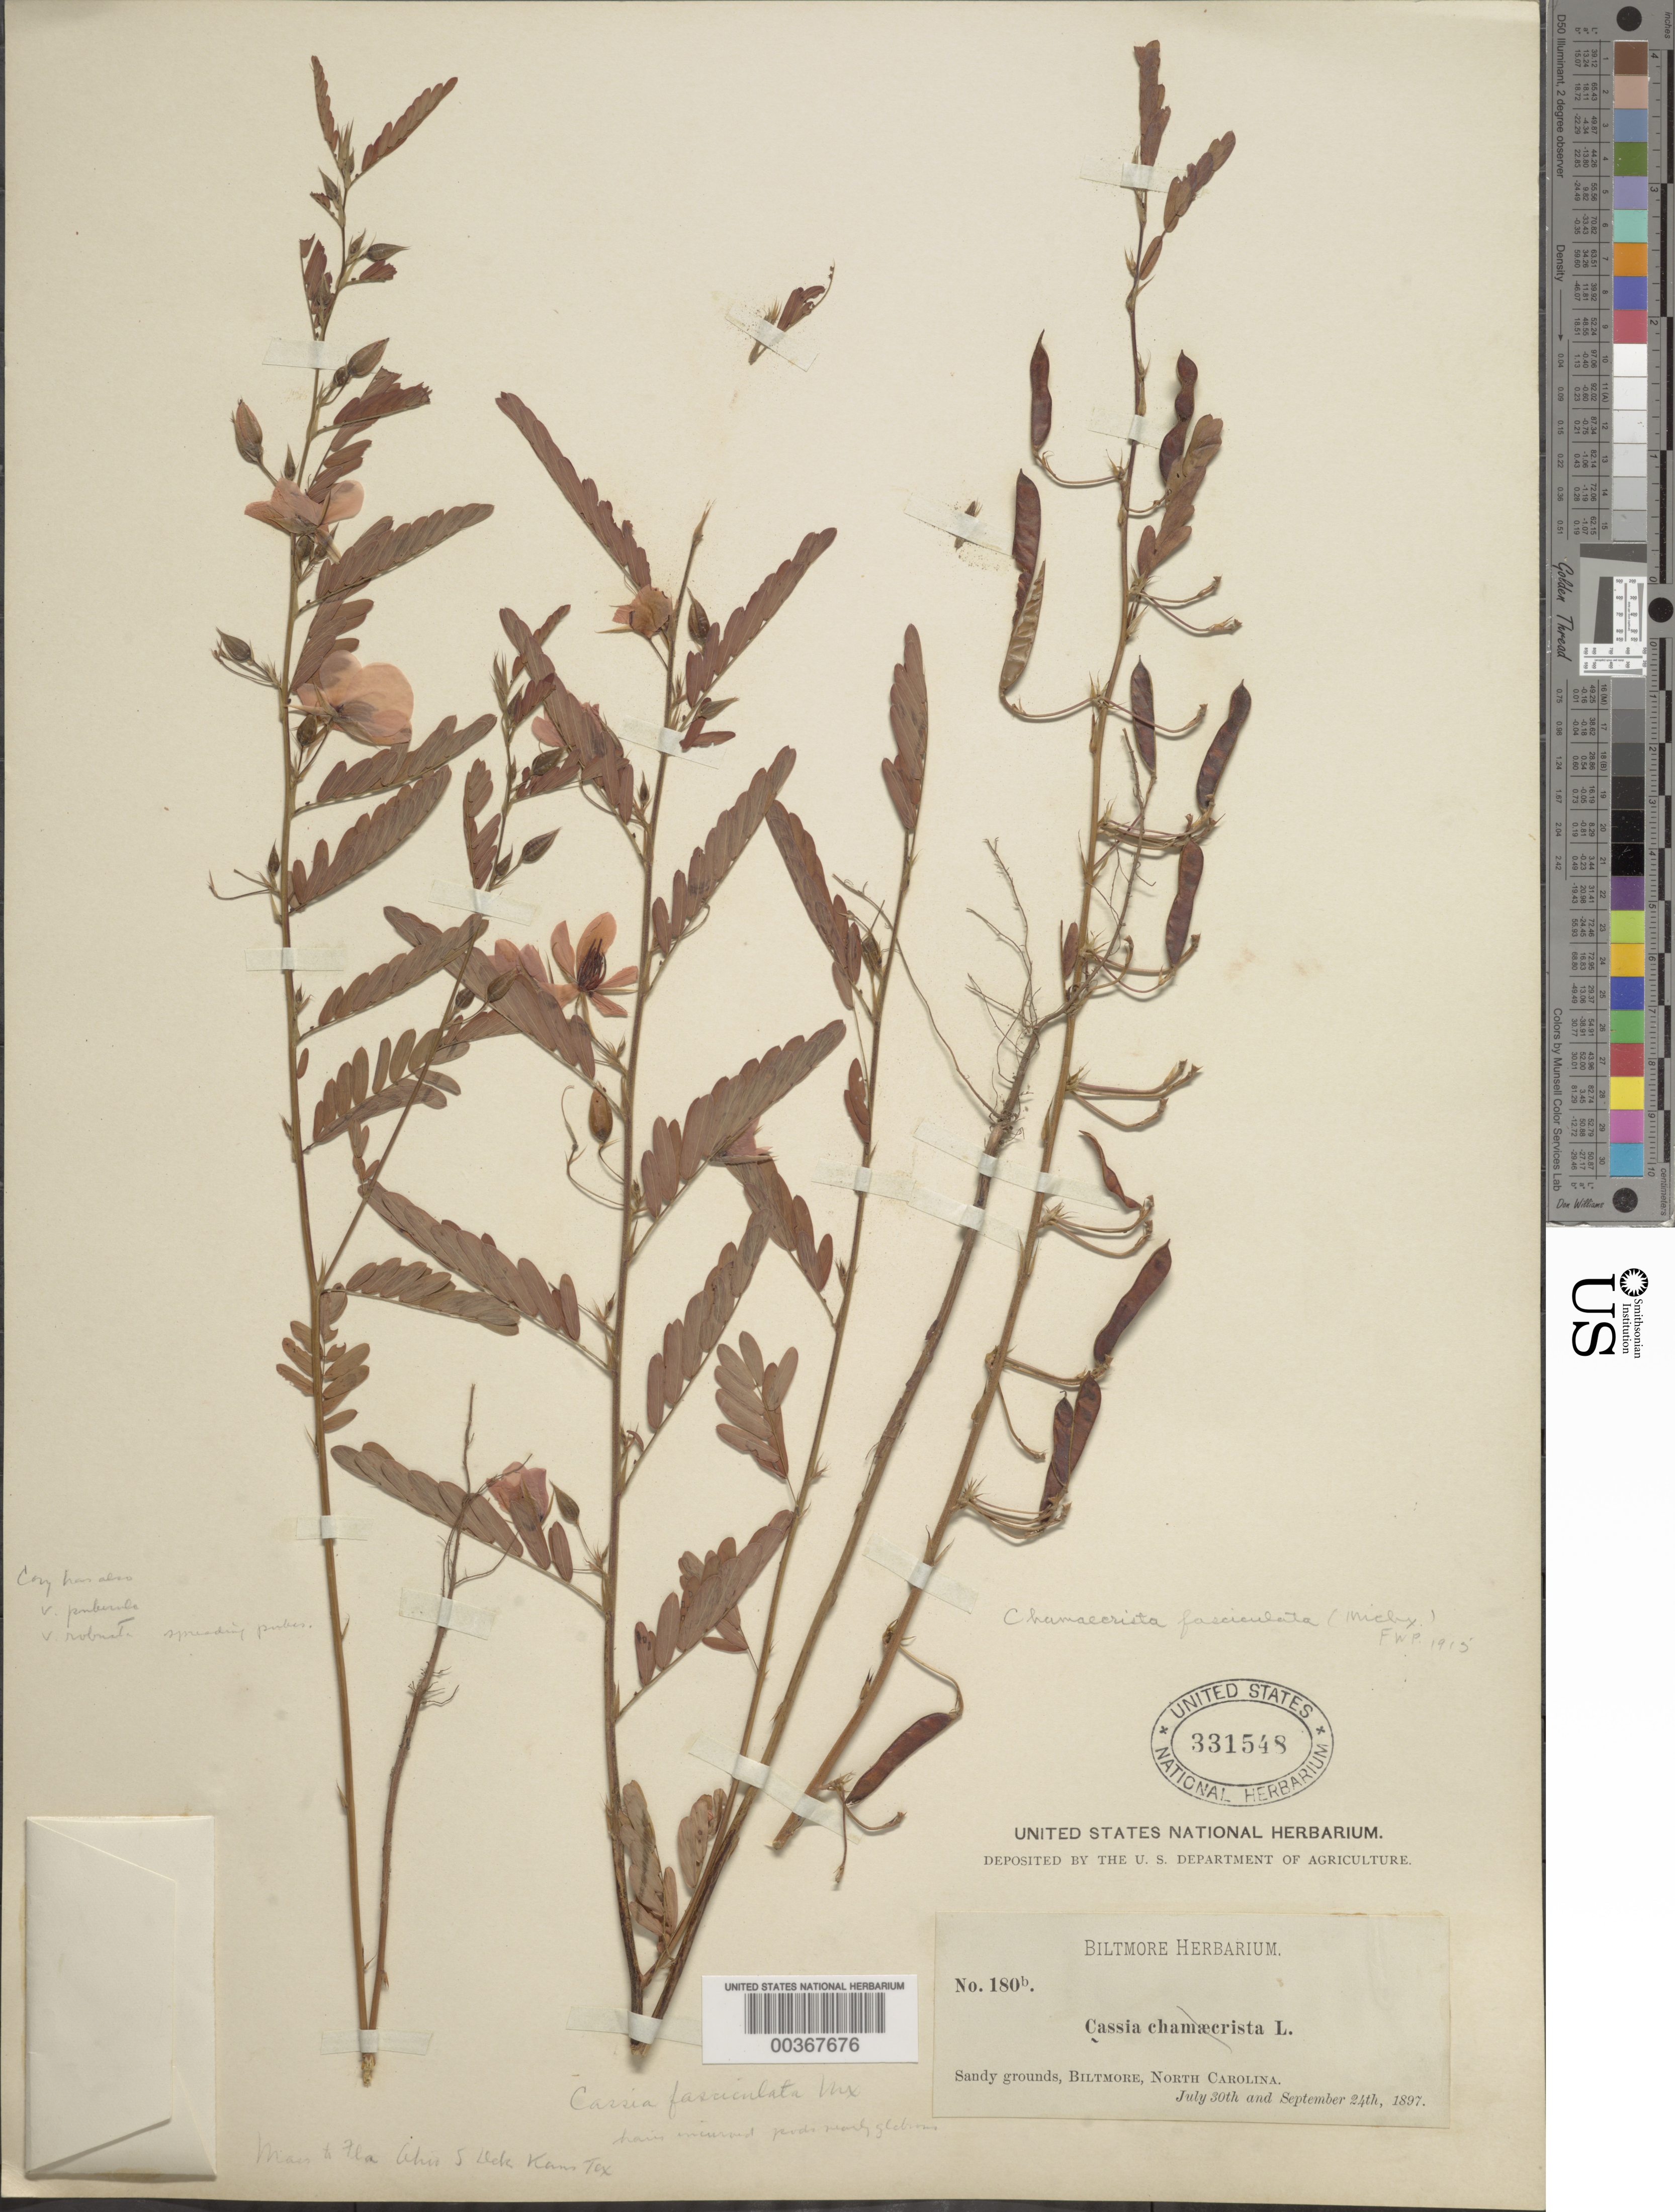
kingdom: Plantae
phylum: Tracheophyta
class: Magnoliopsida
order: Fabales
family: Fabaceae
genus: Chamaecrista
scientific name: Chamaecrista fasciculata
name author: (Michx.) Greene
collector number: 180b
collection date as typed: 30 Jul 1897 and 24 Sep 1897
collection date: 1897-07-30,1897-09-24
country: United States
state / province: North Carolina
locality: Biltmore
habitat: Sandy grounds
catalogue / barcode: US 331548